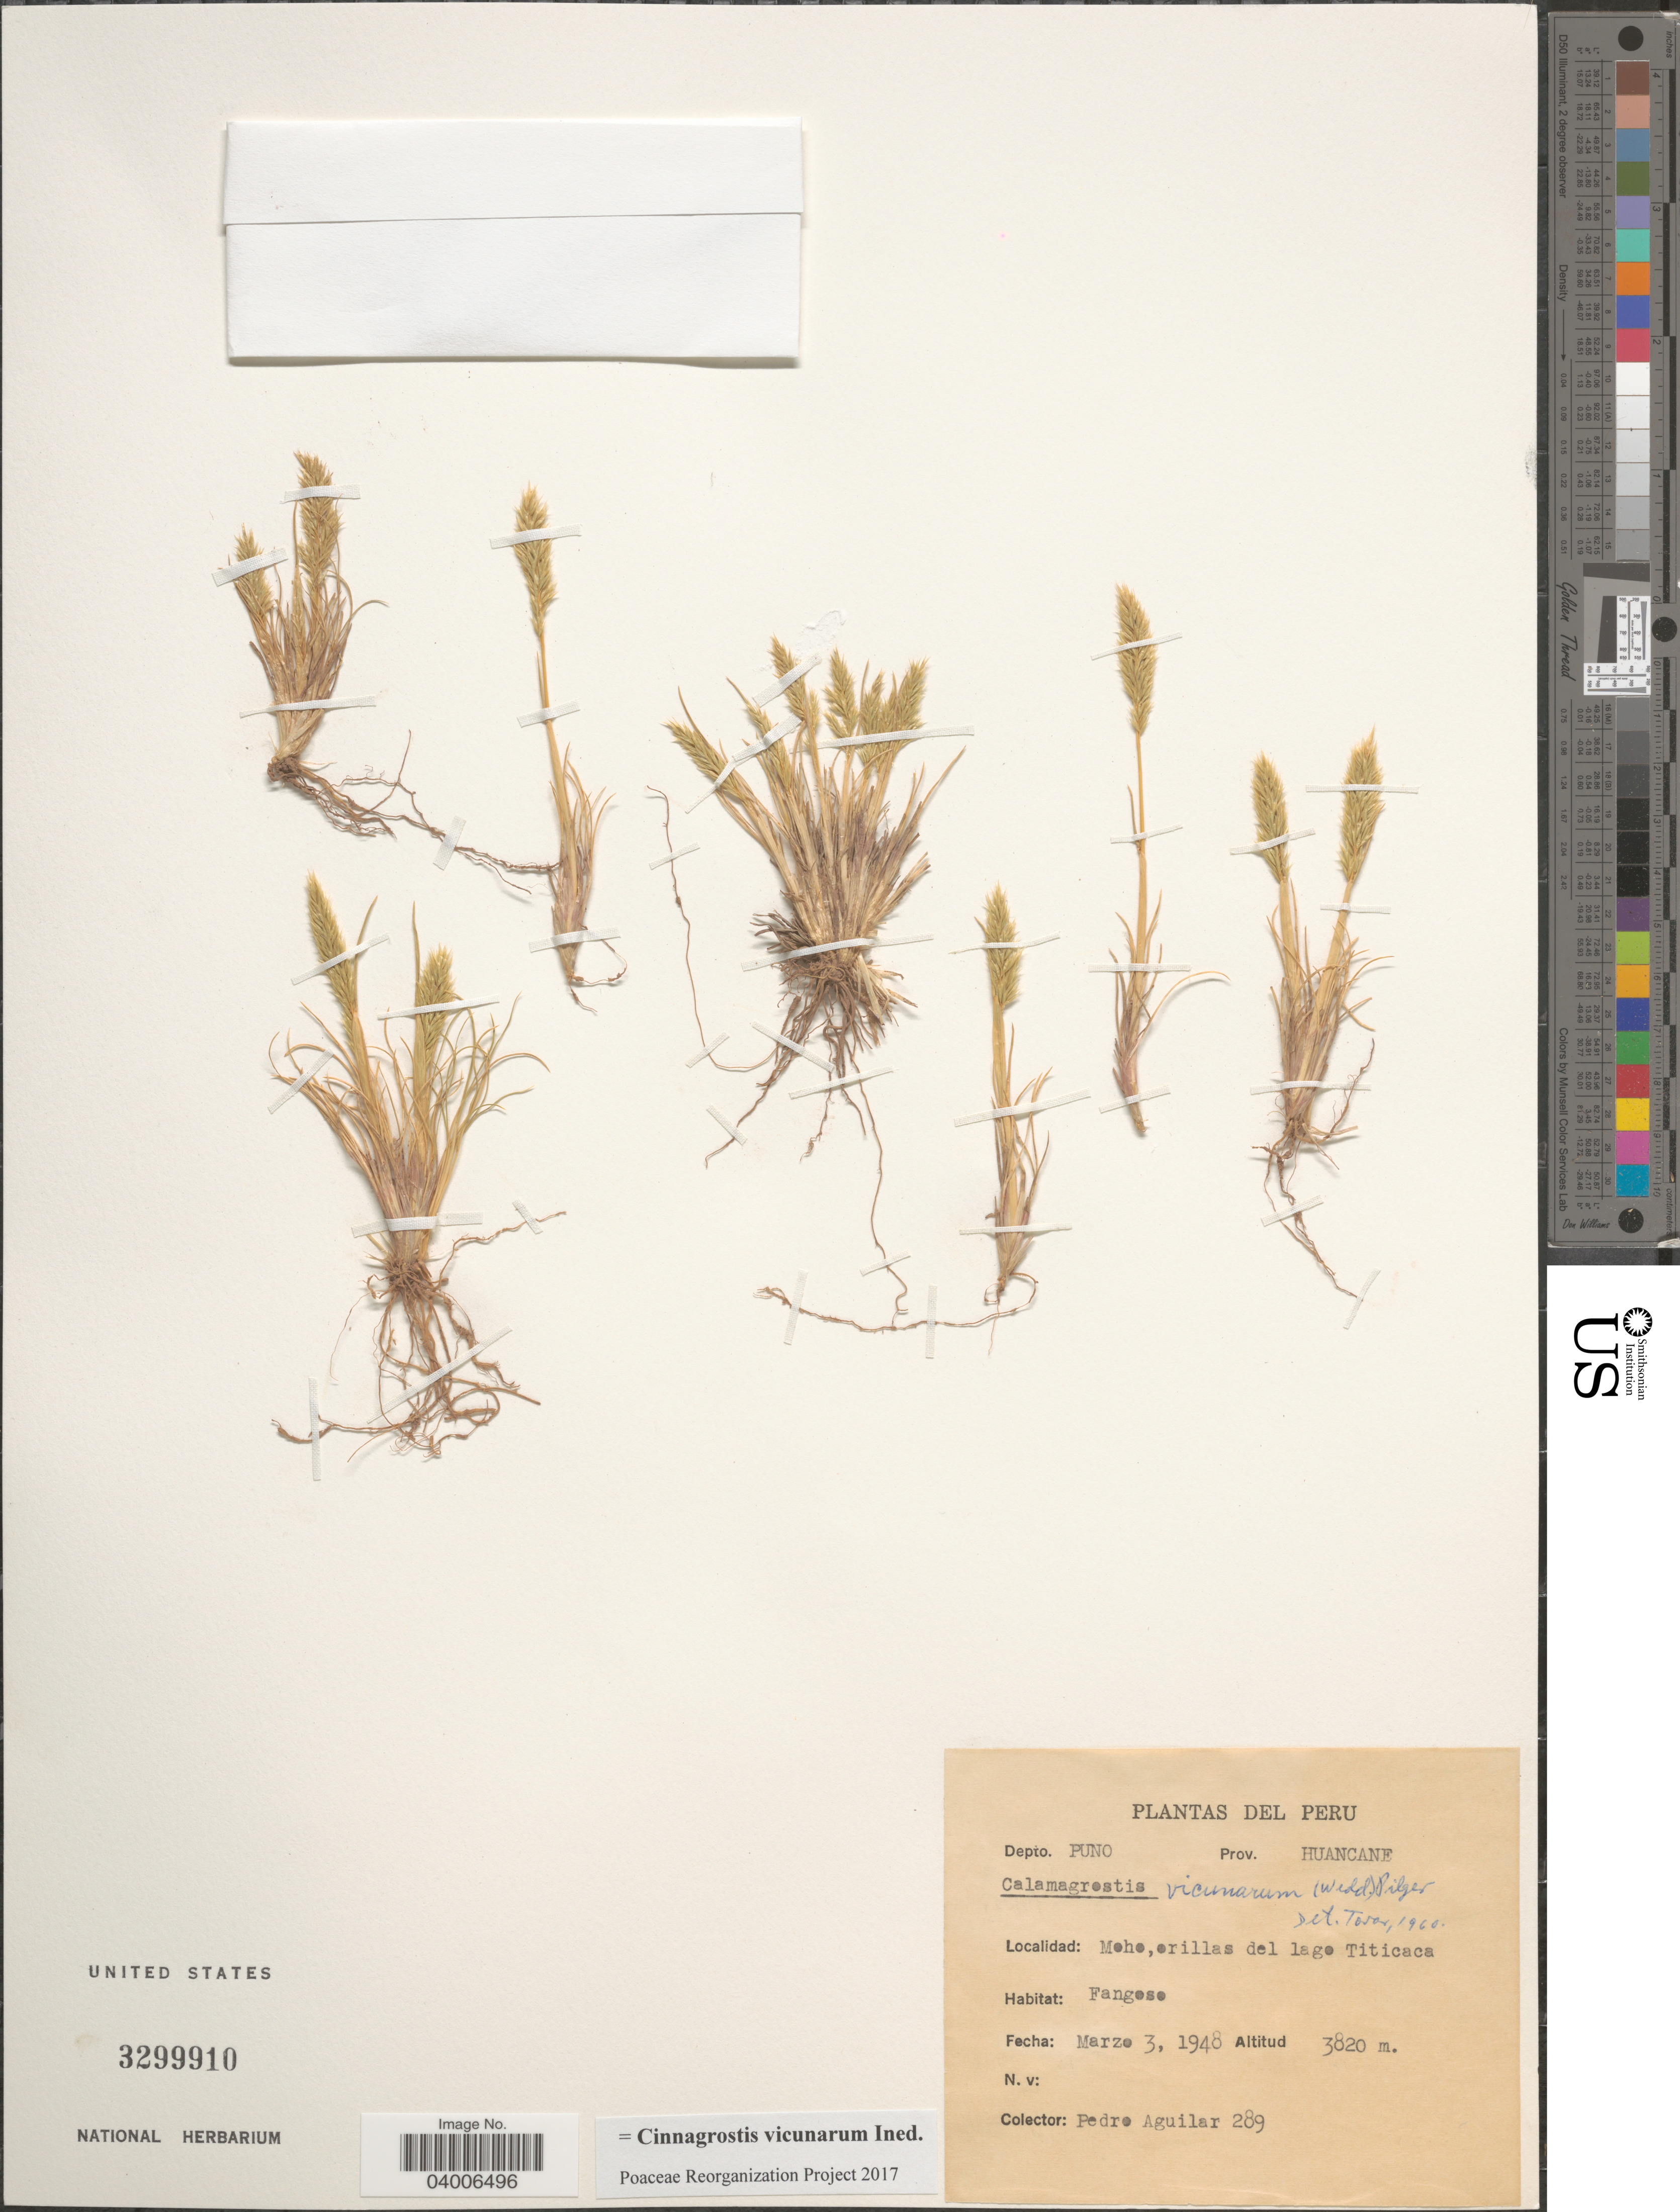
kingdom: Plantae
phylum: Tracheophyta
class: Liliopsida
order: Poales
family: Poaceae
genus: Cinnagrostis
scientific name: Cinnagrostis vicunarum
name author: (Wedd.) P.M. Peterson et al.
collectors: P. Aguilar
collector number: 289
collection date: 1948-03-03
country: Peru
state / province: Puno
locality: Depto. Puno. Prov. Huancane. Moho, orillas del lago Titicaca. Fangoso.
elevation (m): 3820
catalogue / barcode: US 3299910